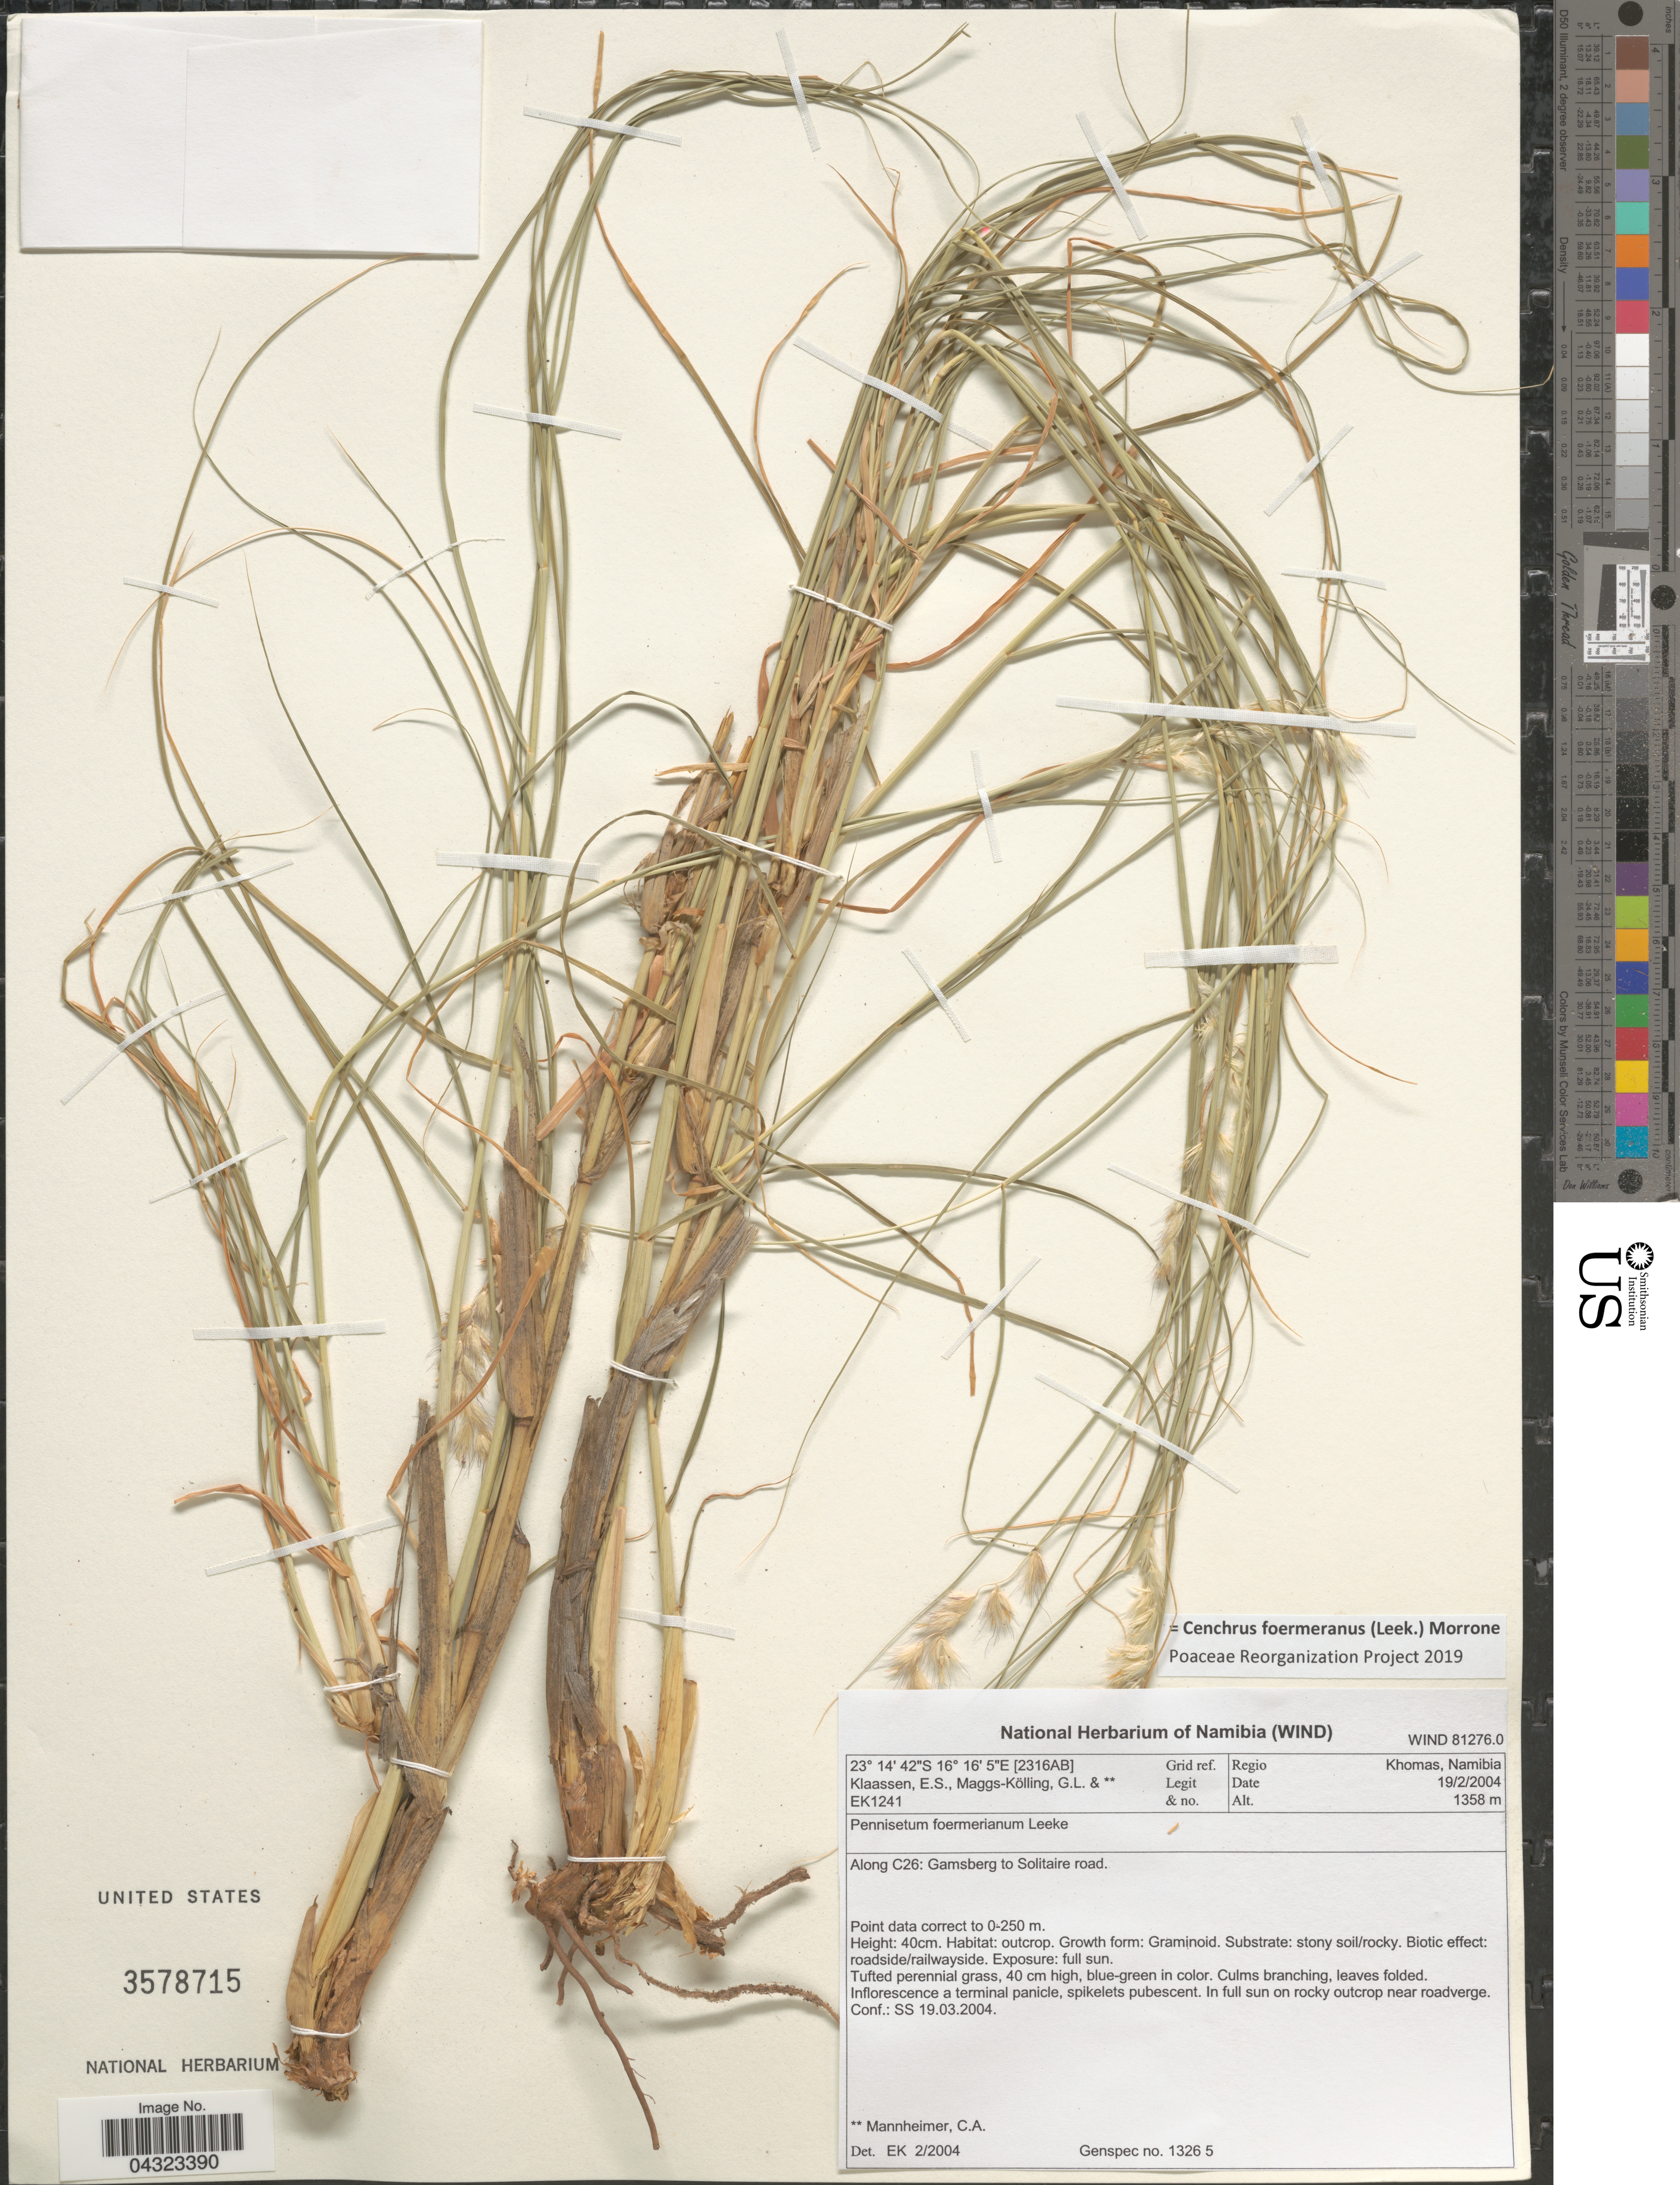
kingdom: Plantae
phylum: Tracheophyta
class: Liliopsida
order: Poales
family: Poaceae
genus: Cenchrus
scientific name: Cenchrus foermeranus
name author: (Leeke) Morrone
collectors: E. S. Klaassen, G. L. Maggs & C. A. Mannheimer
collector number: EK1241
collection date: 2004-02-19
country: Namibia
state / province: Khomas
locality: Grid ref. [2316AB]. Regio Khomas, Namibia. Along C26: Gamsberg to Solitaire road.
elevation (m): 1358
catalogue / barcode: US 3578715